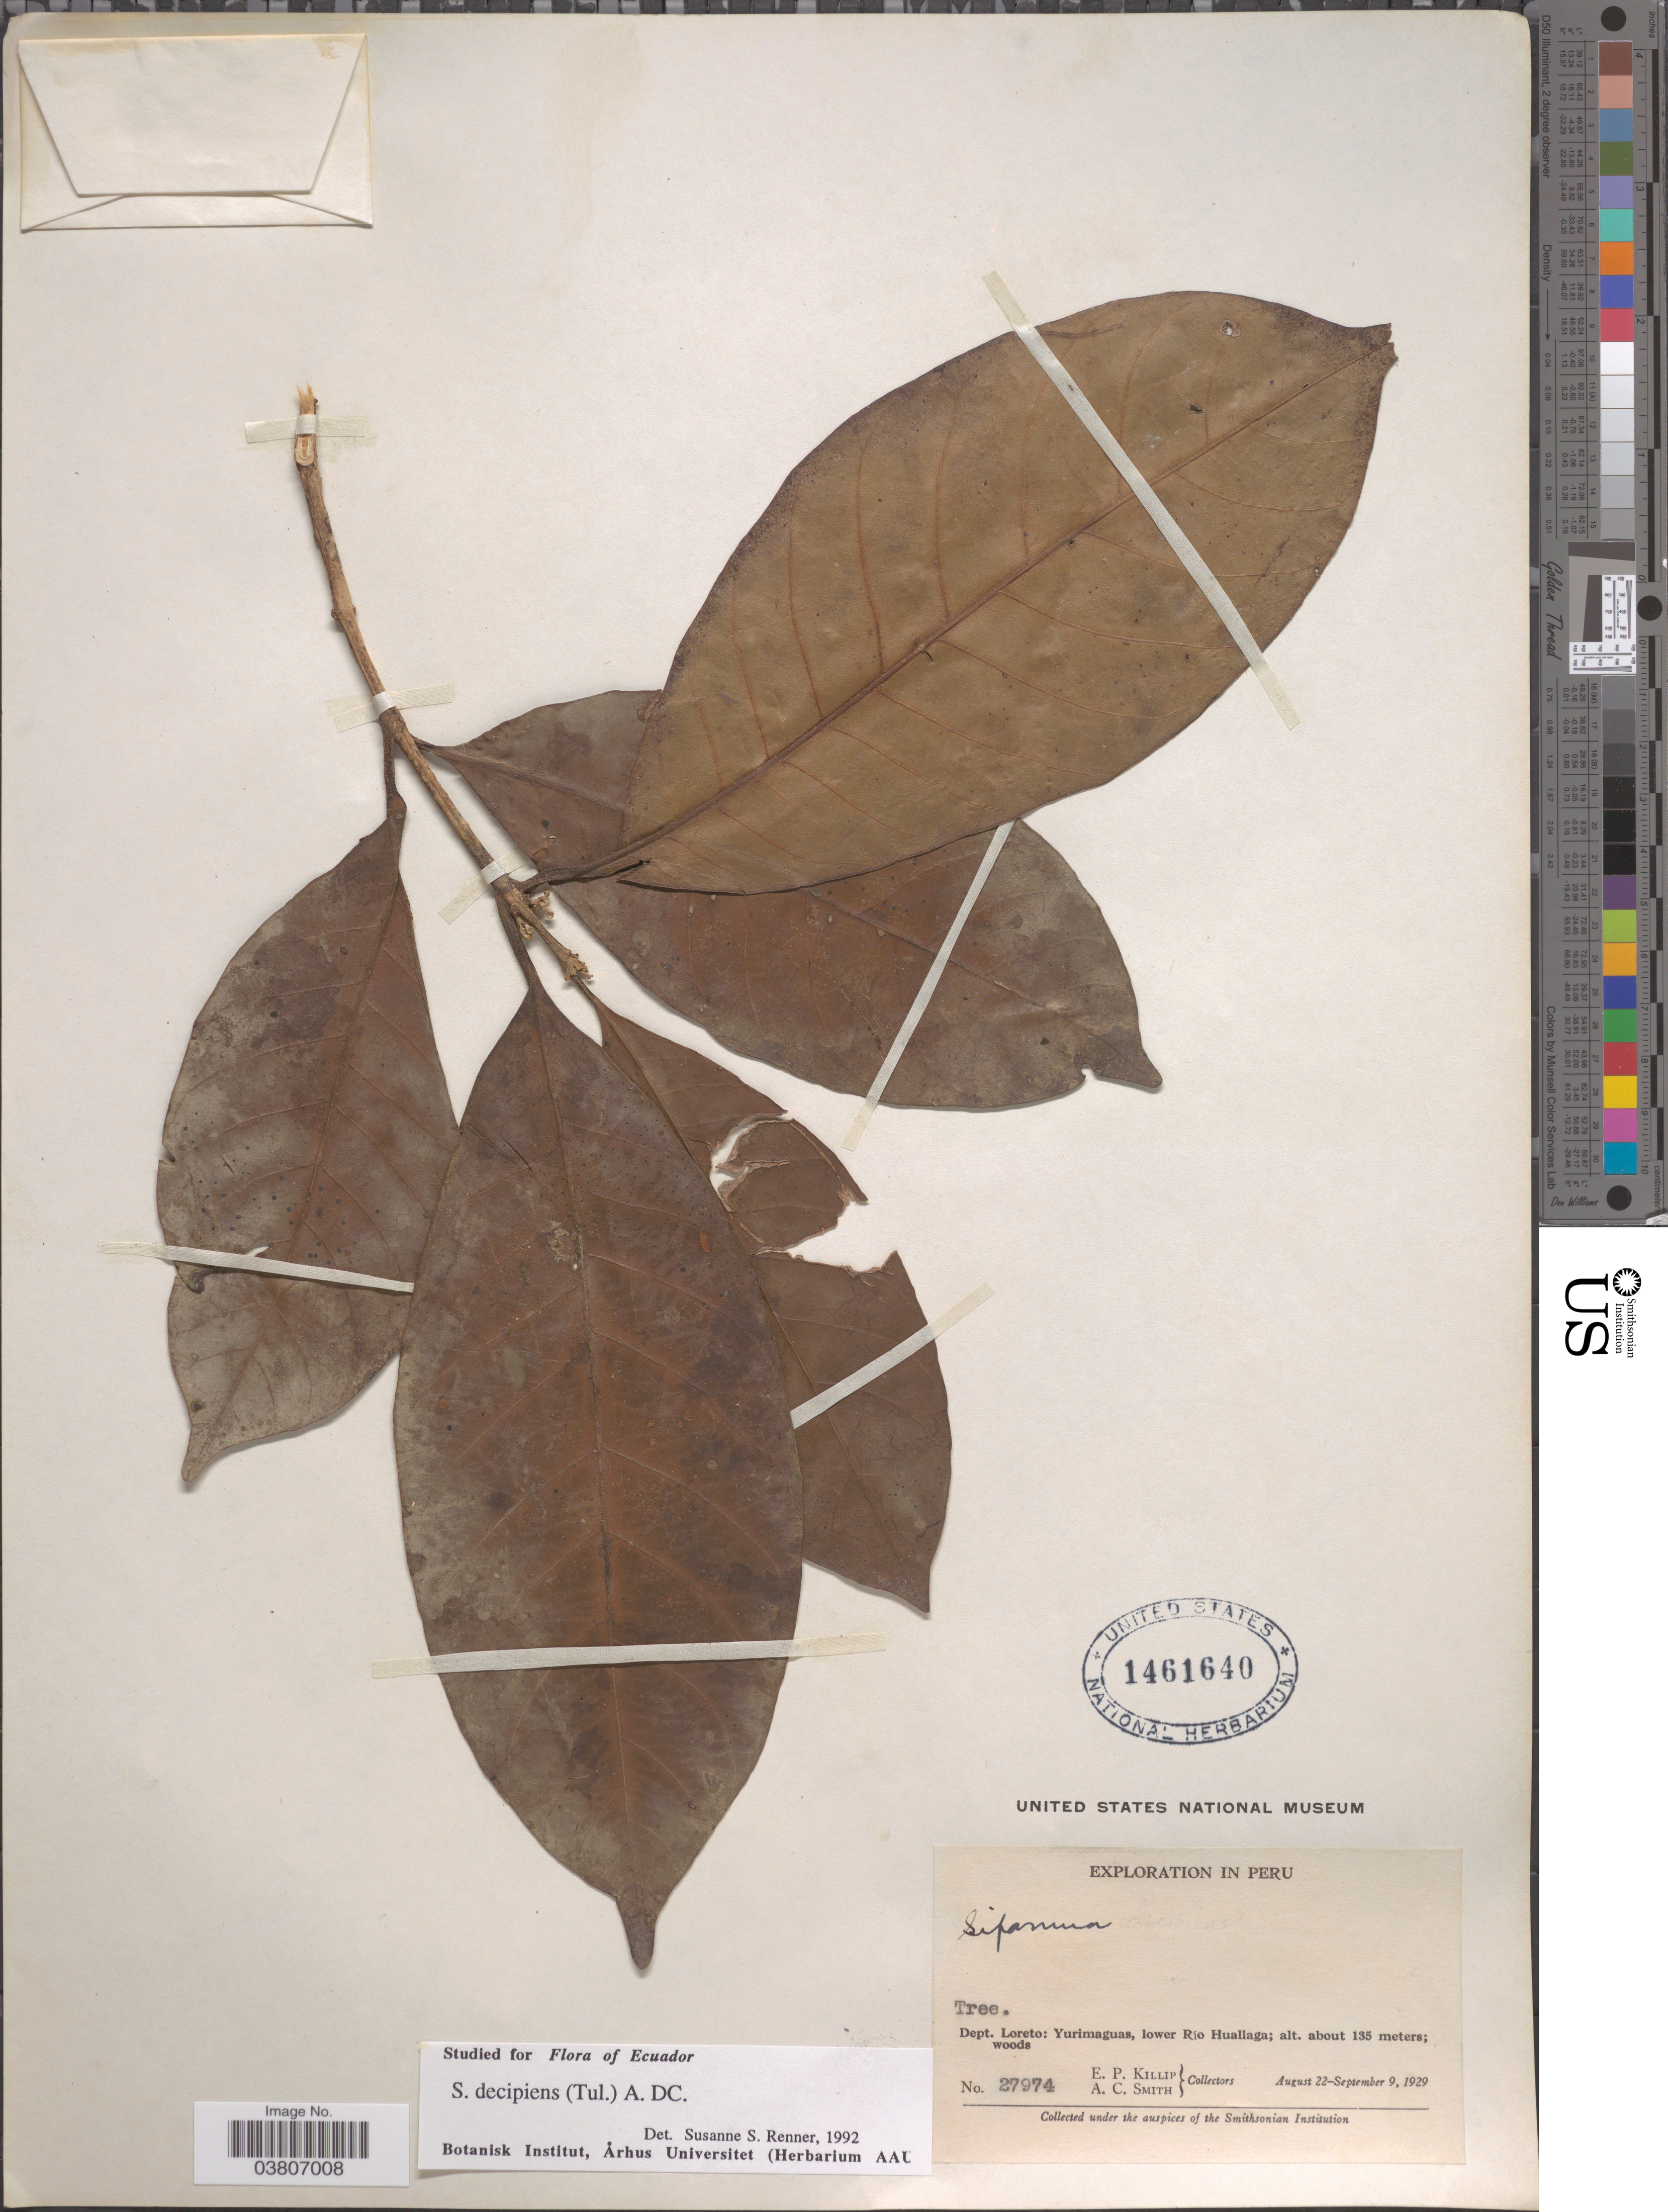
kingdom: Plantae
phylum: Tracheophyta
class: Magnoliopsida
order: Laurales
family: Siparunaceae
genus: Siparuna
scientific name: Siparuna decipiens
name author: (Tul.) A. DC.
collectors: E. P. Killip & A. C. Smith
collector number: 27974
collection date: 1929-08-22/1929-09-09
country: Peru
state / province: Loreto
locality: Dept. Loreto: Yurimaguas, lower Río Huallaga.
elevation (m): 135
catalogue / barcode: US 1461640